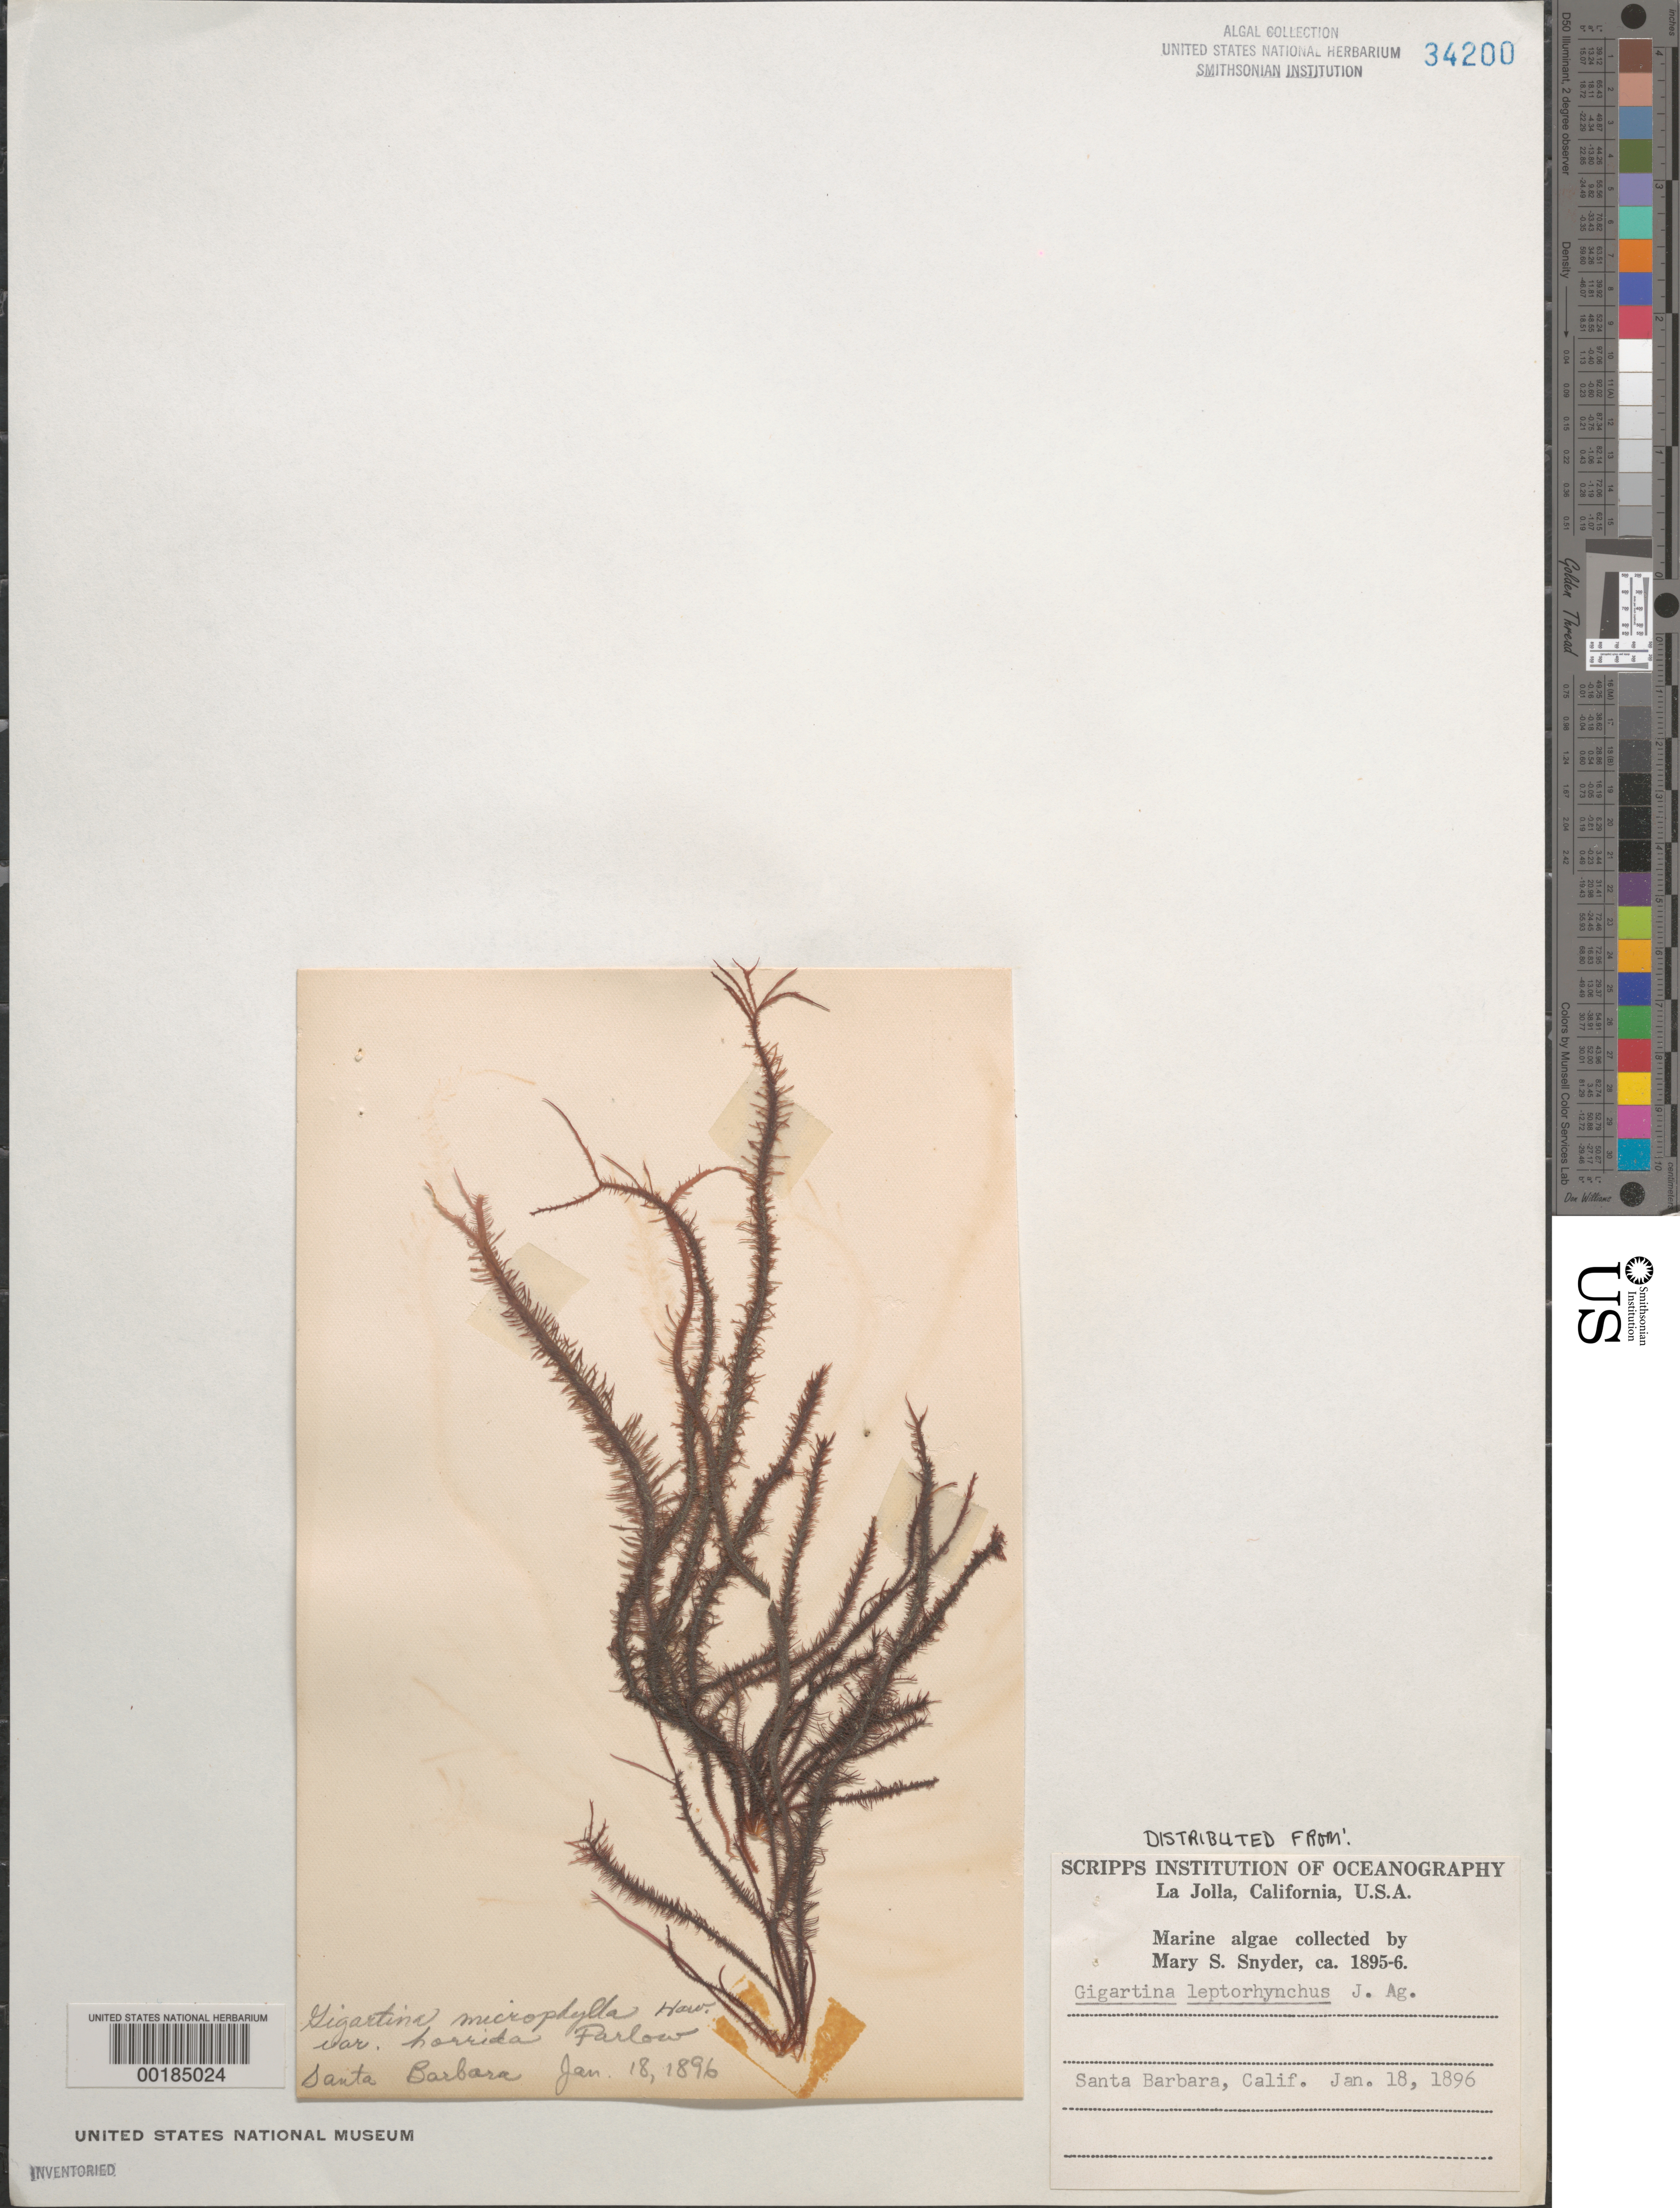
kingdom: Plantae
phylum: Rhodophyta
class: Florideophyceae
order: Gigartinales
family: Gigartinaceae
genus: Mazzaella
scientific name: Mazzaella leptorhynchos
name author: (J. Agardh) Leister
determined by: Algae name updating Project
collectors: M. Snyder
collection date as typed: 18 Jan 1896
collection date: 1896-01-18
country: United States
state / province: California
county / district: Santa Barbara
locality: Santa Barbara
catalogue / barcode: US 34200